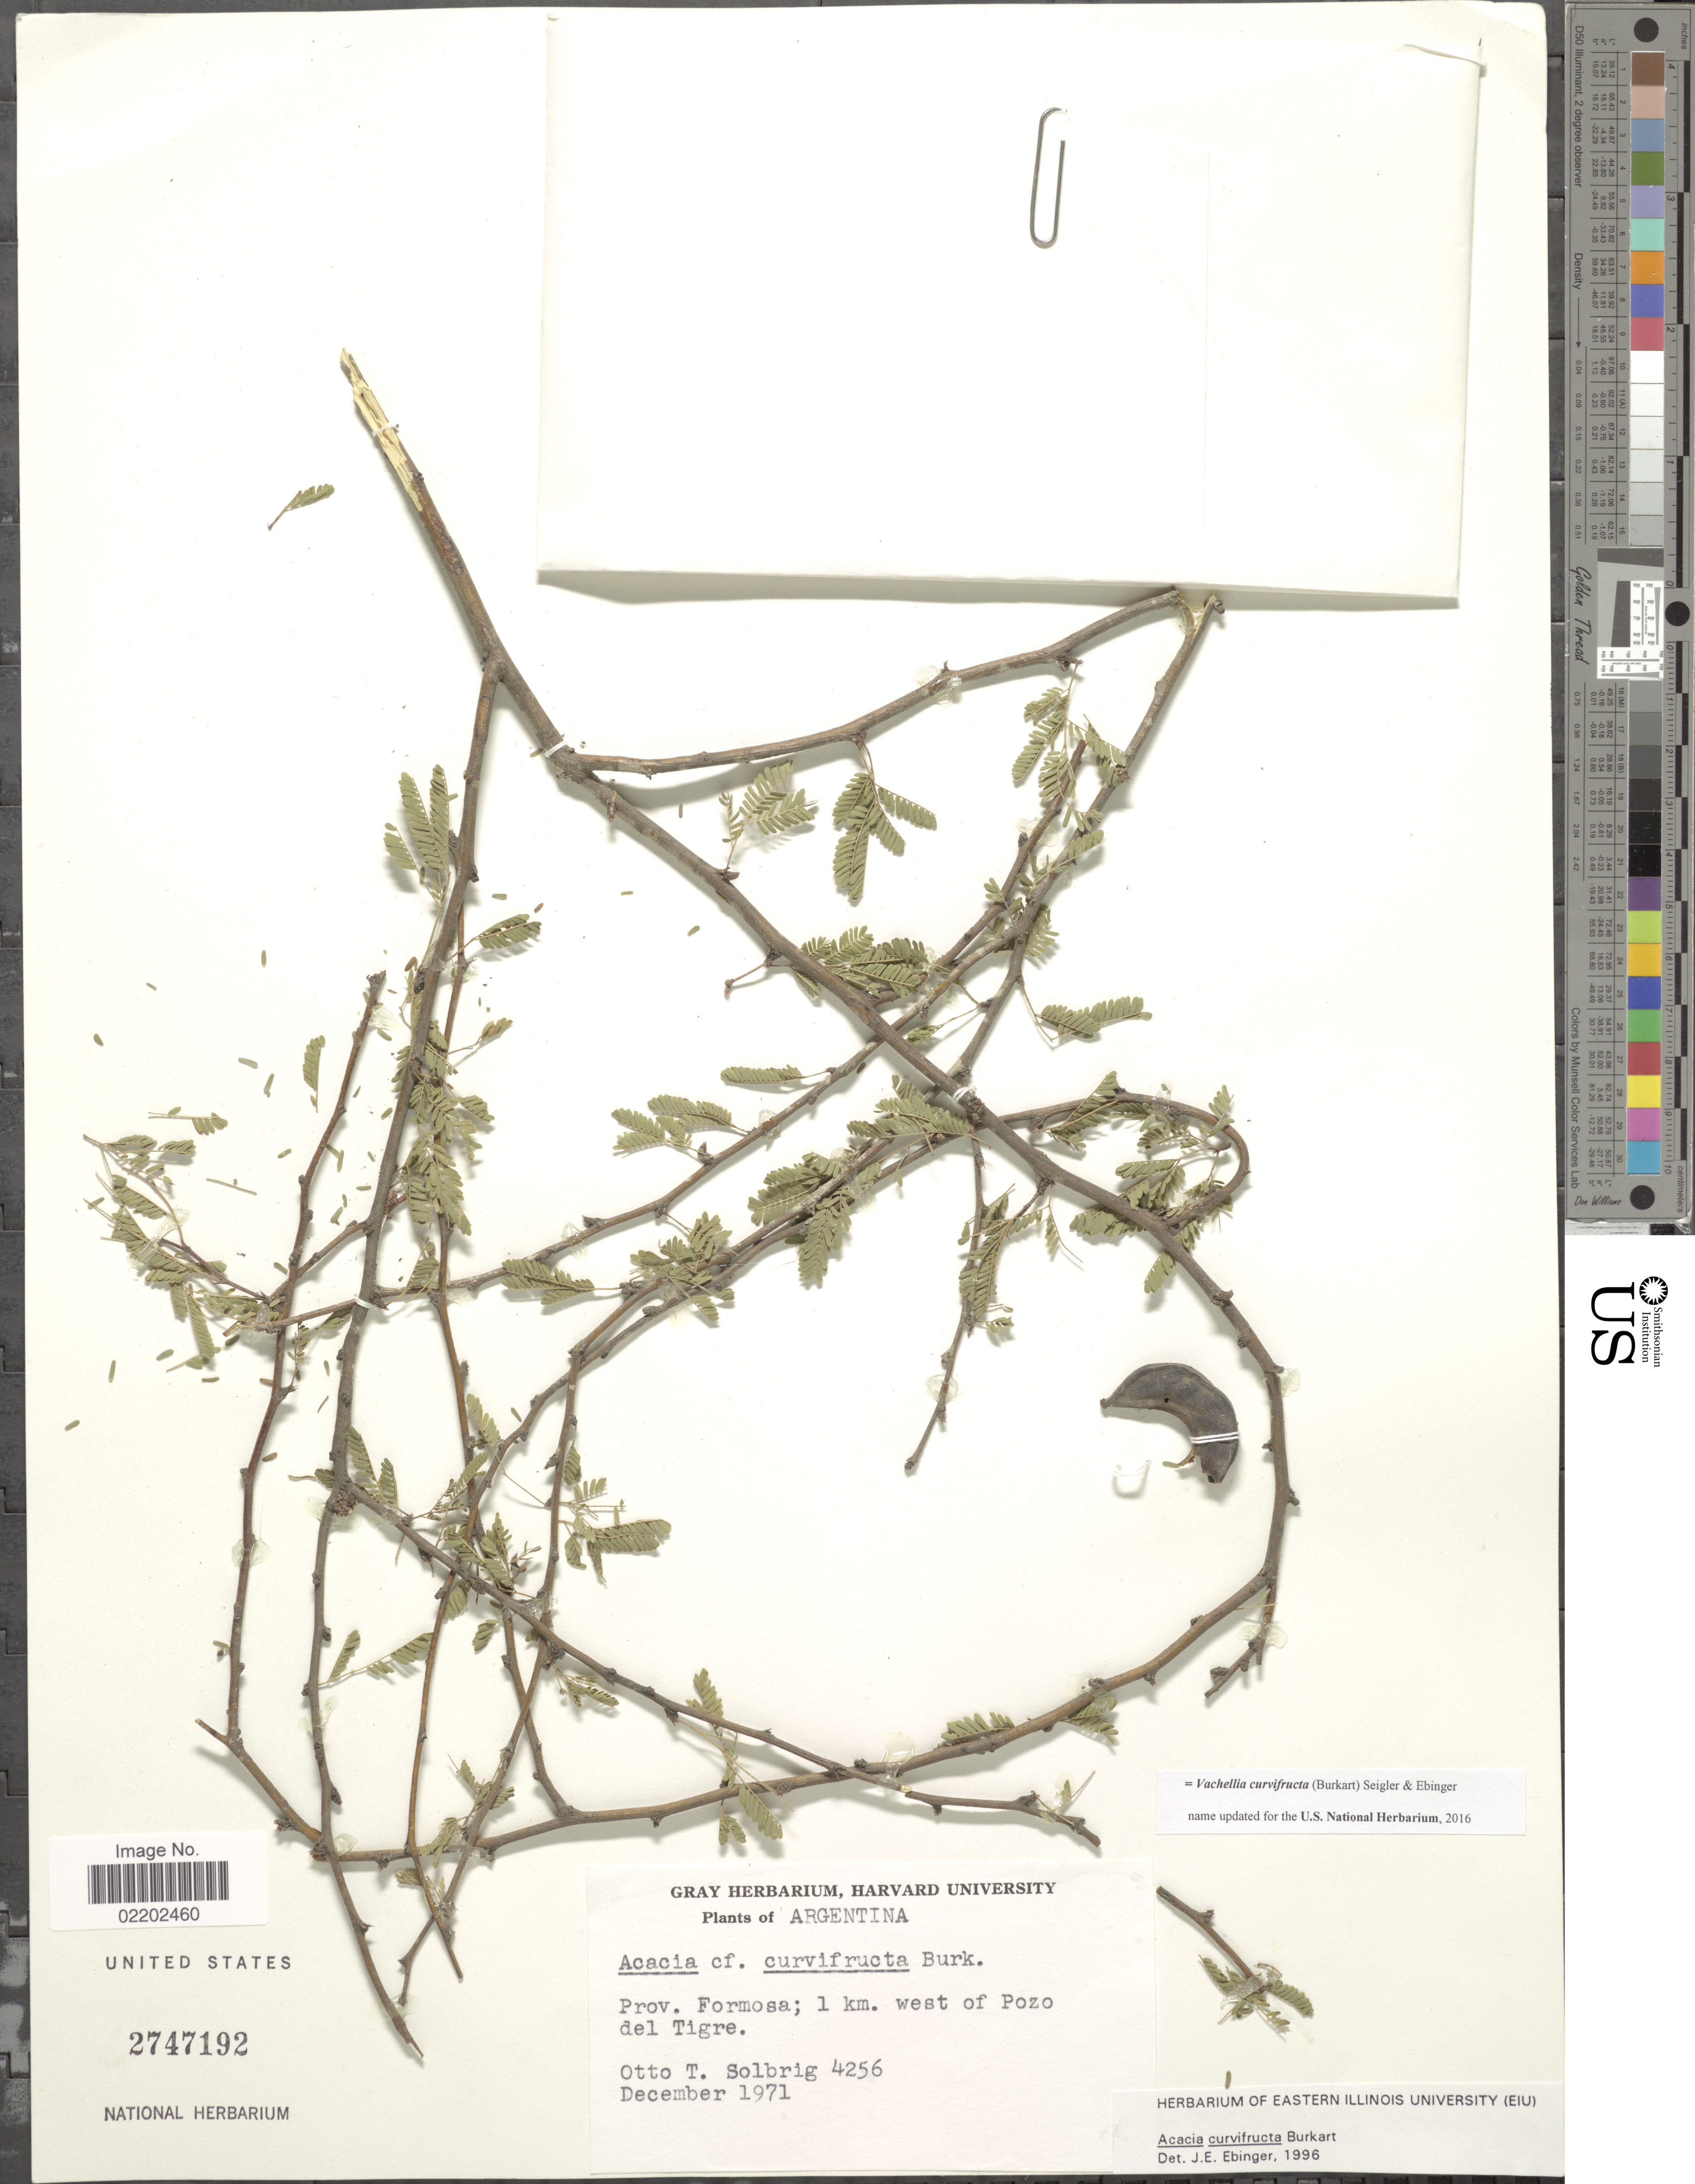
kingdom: Plantae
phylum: Tracheophyta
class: Magnoliopsida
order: Fabales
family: Fabaceae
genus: Vachellia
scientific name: Vachellia curvifructa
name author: (Burkart) Seigler & Ebinger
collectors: O. T. Solbrig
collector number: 4256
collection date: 1971-12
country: Argentina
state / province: Formosa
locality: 1 km. west of Pozo del Tigre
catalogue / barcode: US 2747192